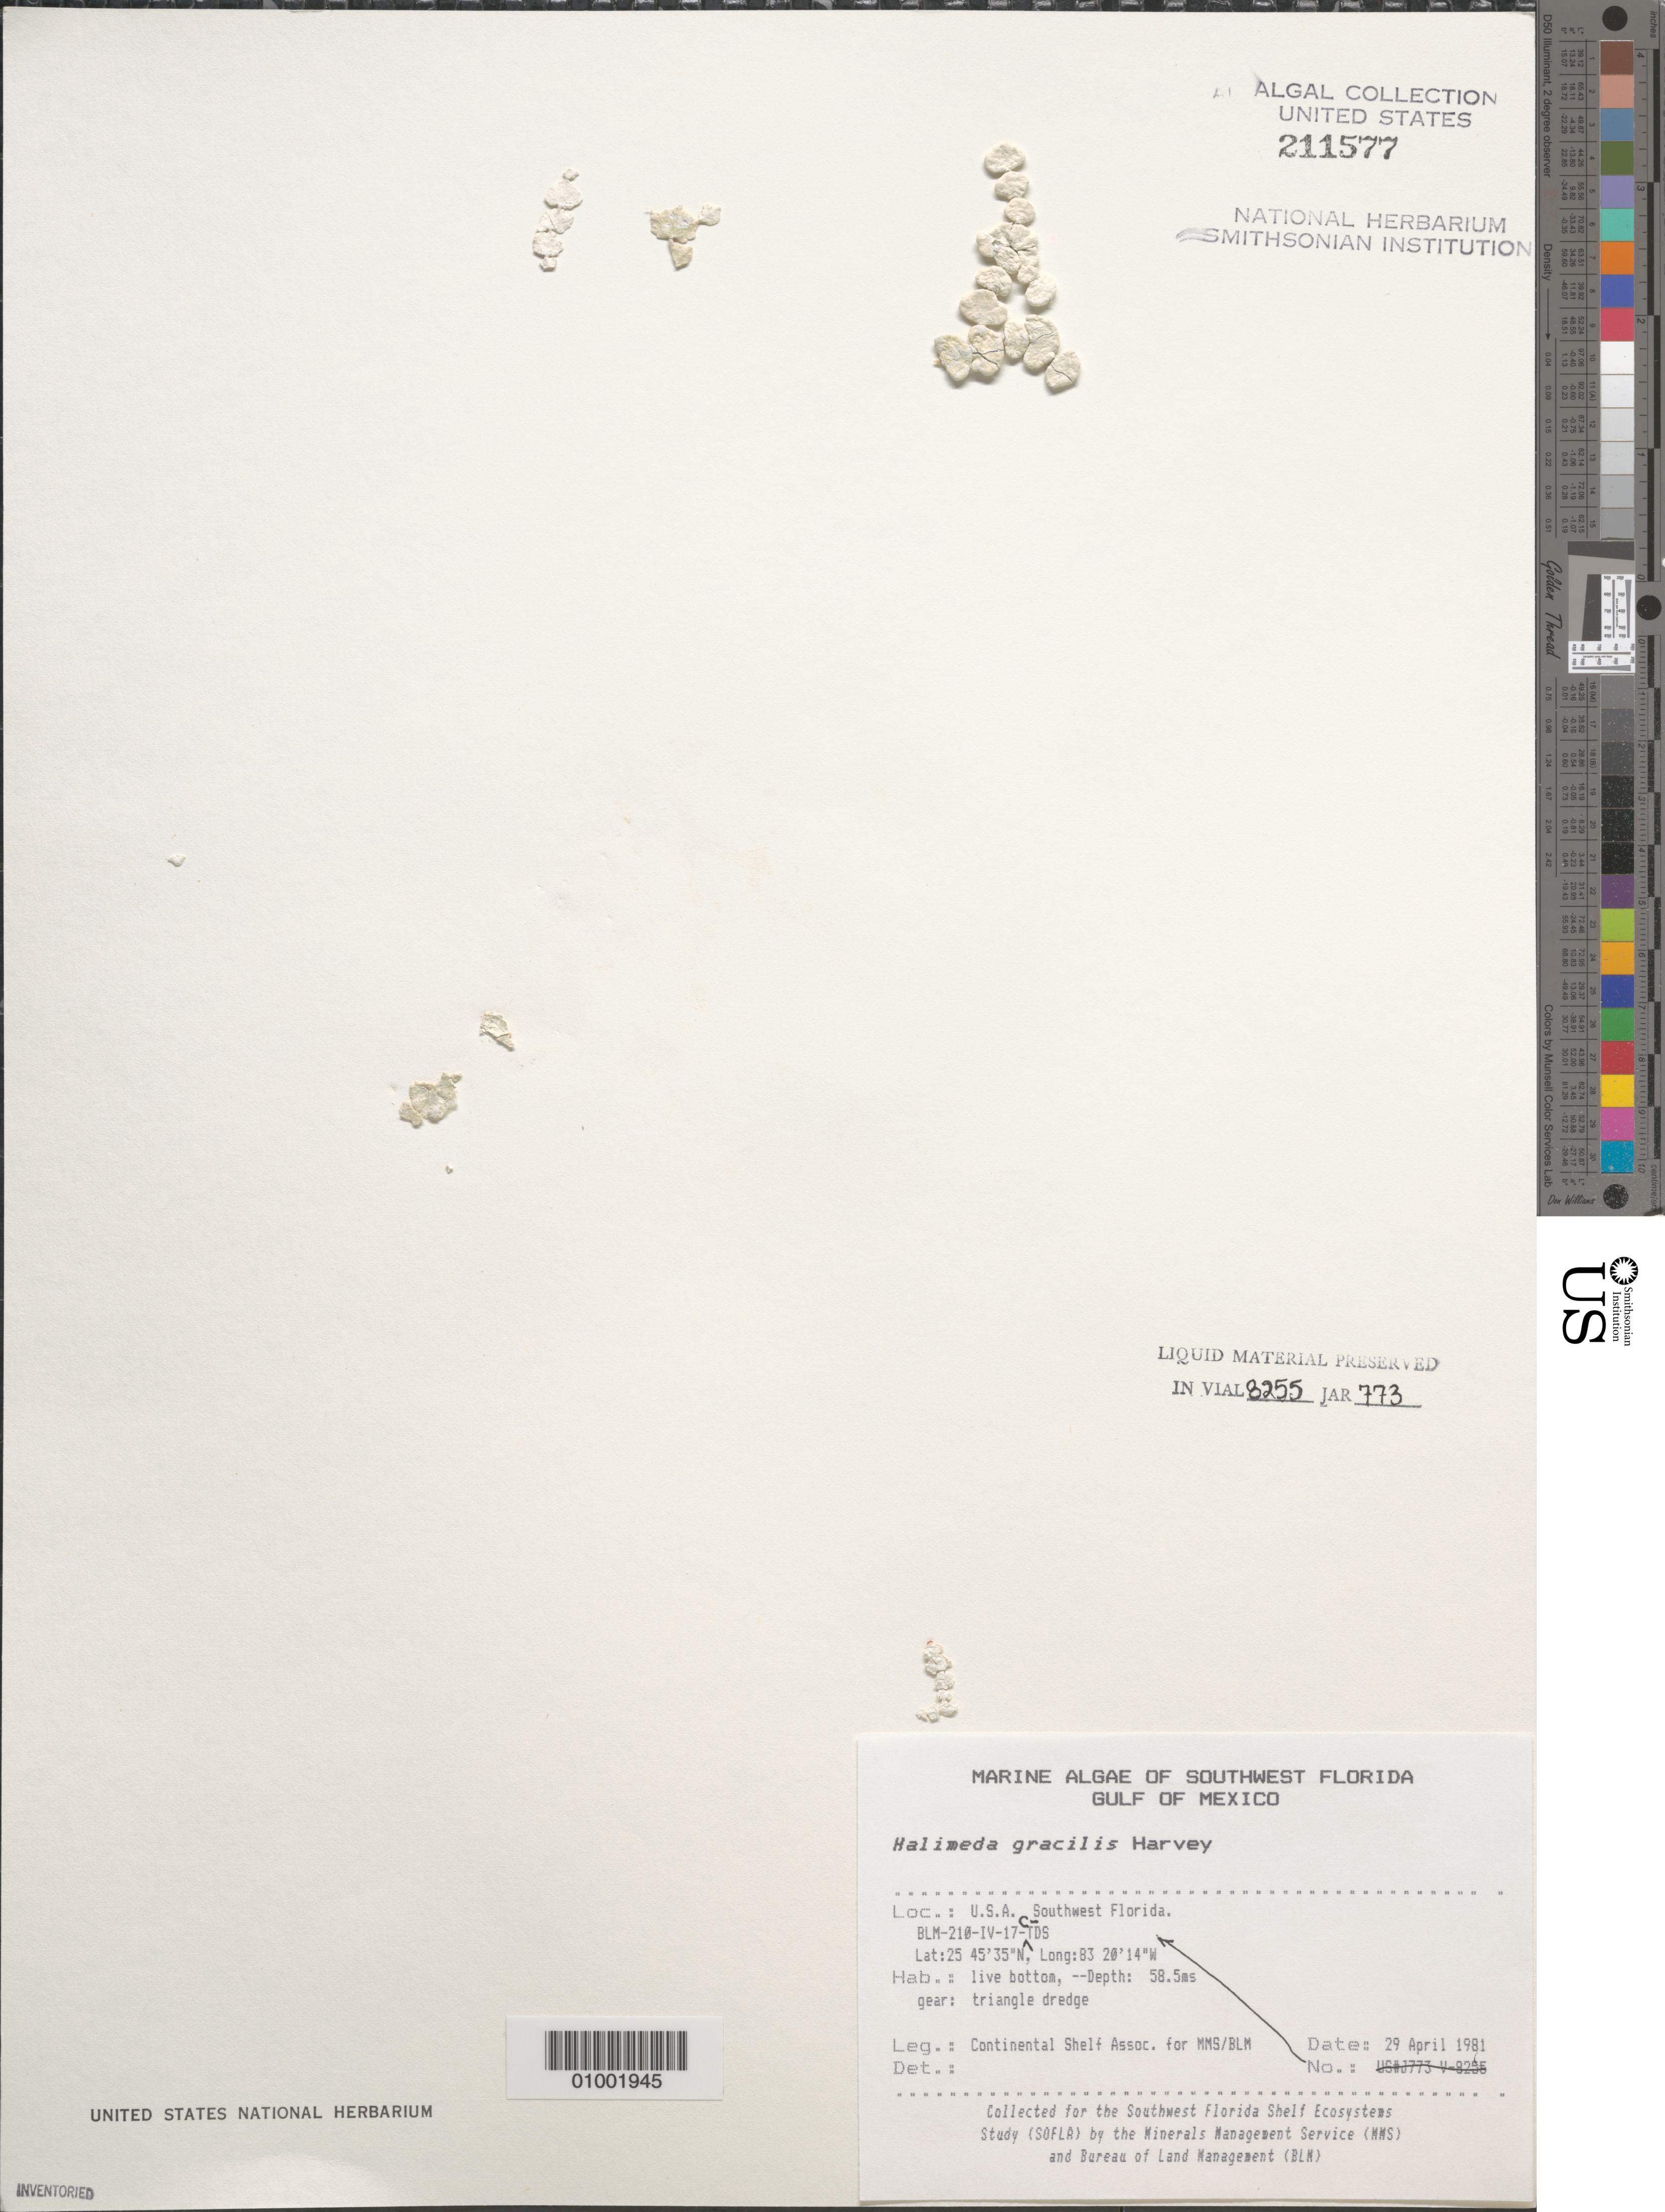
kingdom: Plantae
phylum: Chlorophyta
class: Ulvophyceae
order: Bryopsidales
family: Halimedaceae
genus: Halimeda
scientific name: Halimeda gracilis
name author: Harv. ex J. Agardh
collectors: Continental Shelf Associates for the MMS/BLM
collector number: BLM-210-IV-17-C-TDS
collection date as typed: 29 Apr 1981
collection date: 1981-04-29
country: United States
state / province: Florida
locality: Gulf of Mexico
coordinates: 25 45'35"N, 83 20'14"W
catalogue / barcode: US 211577